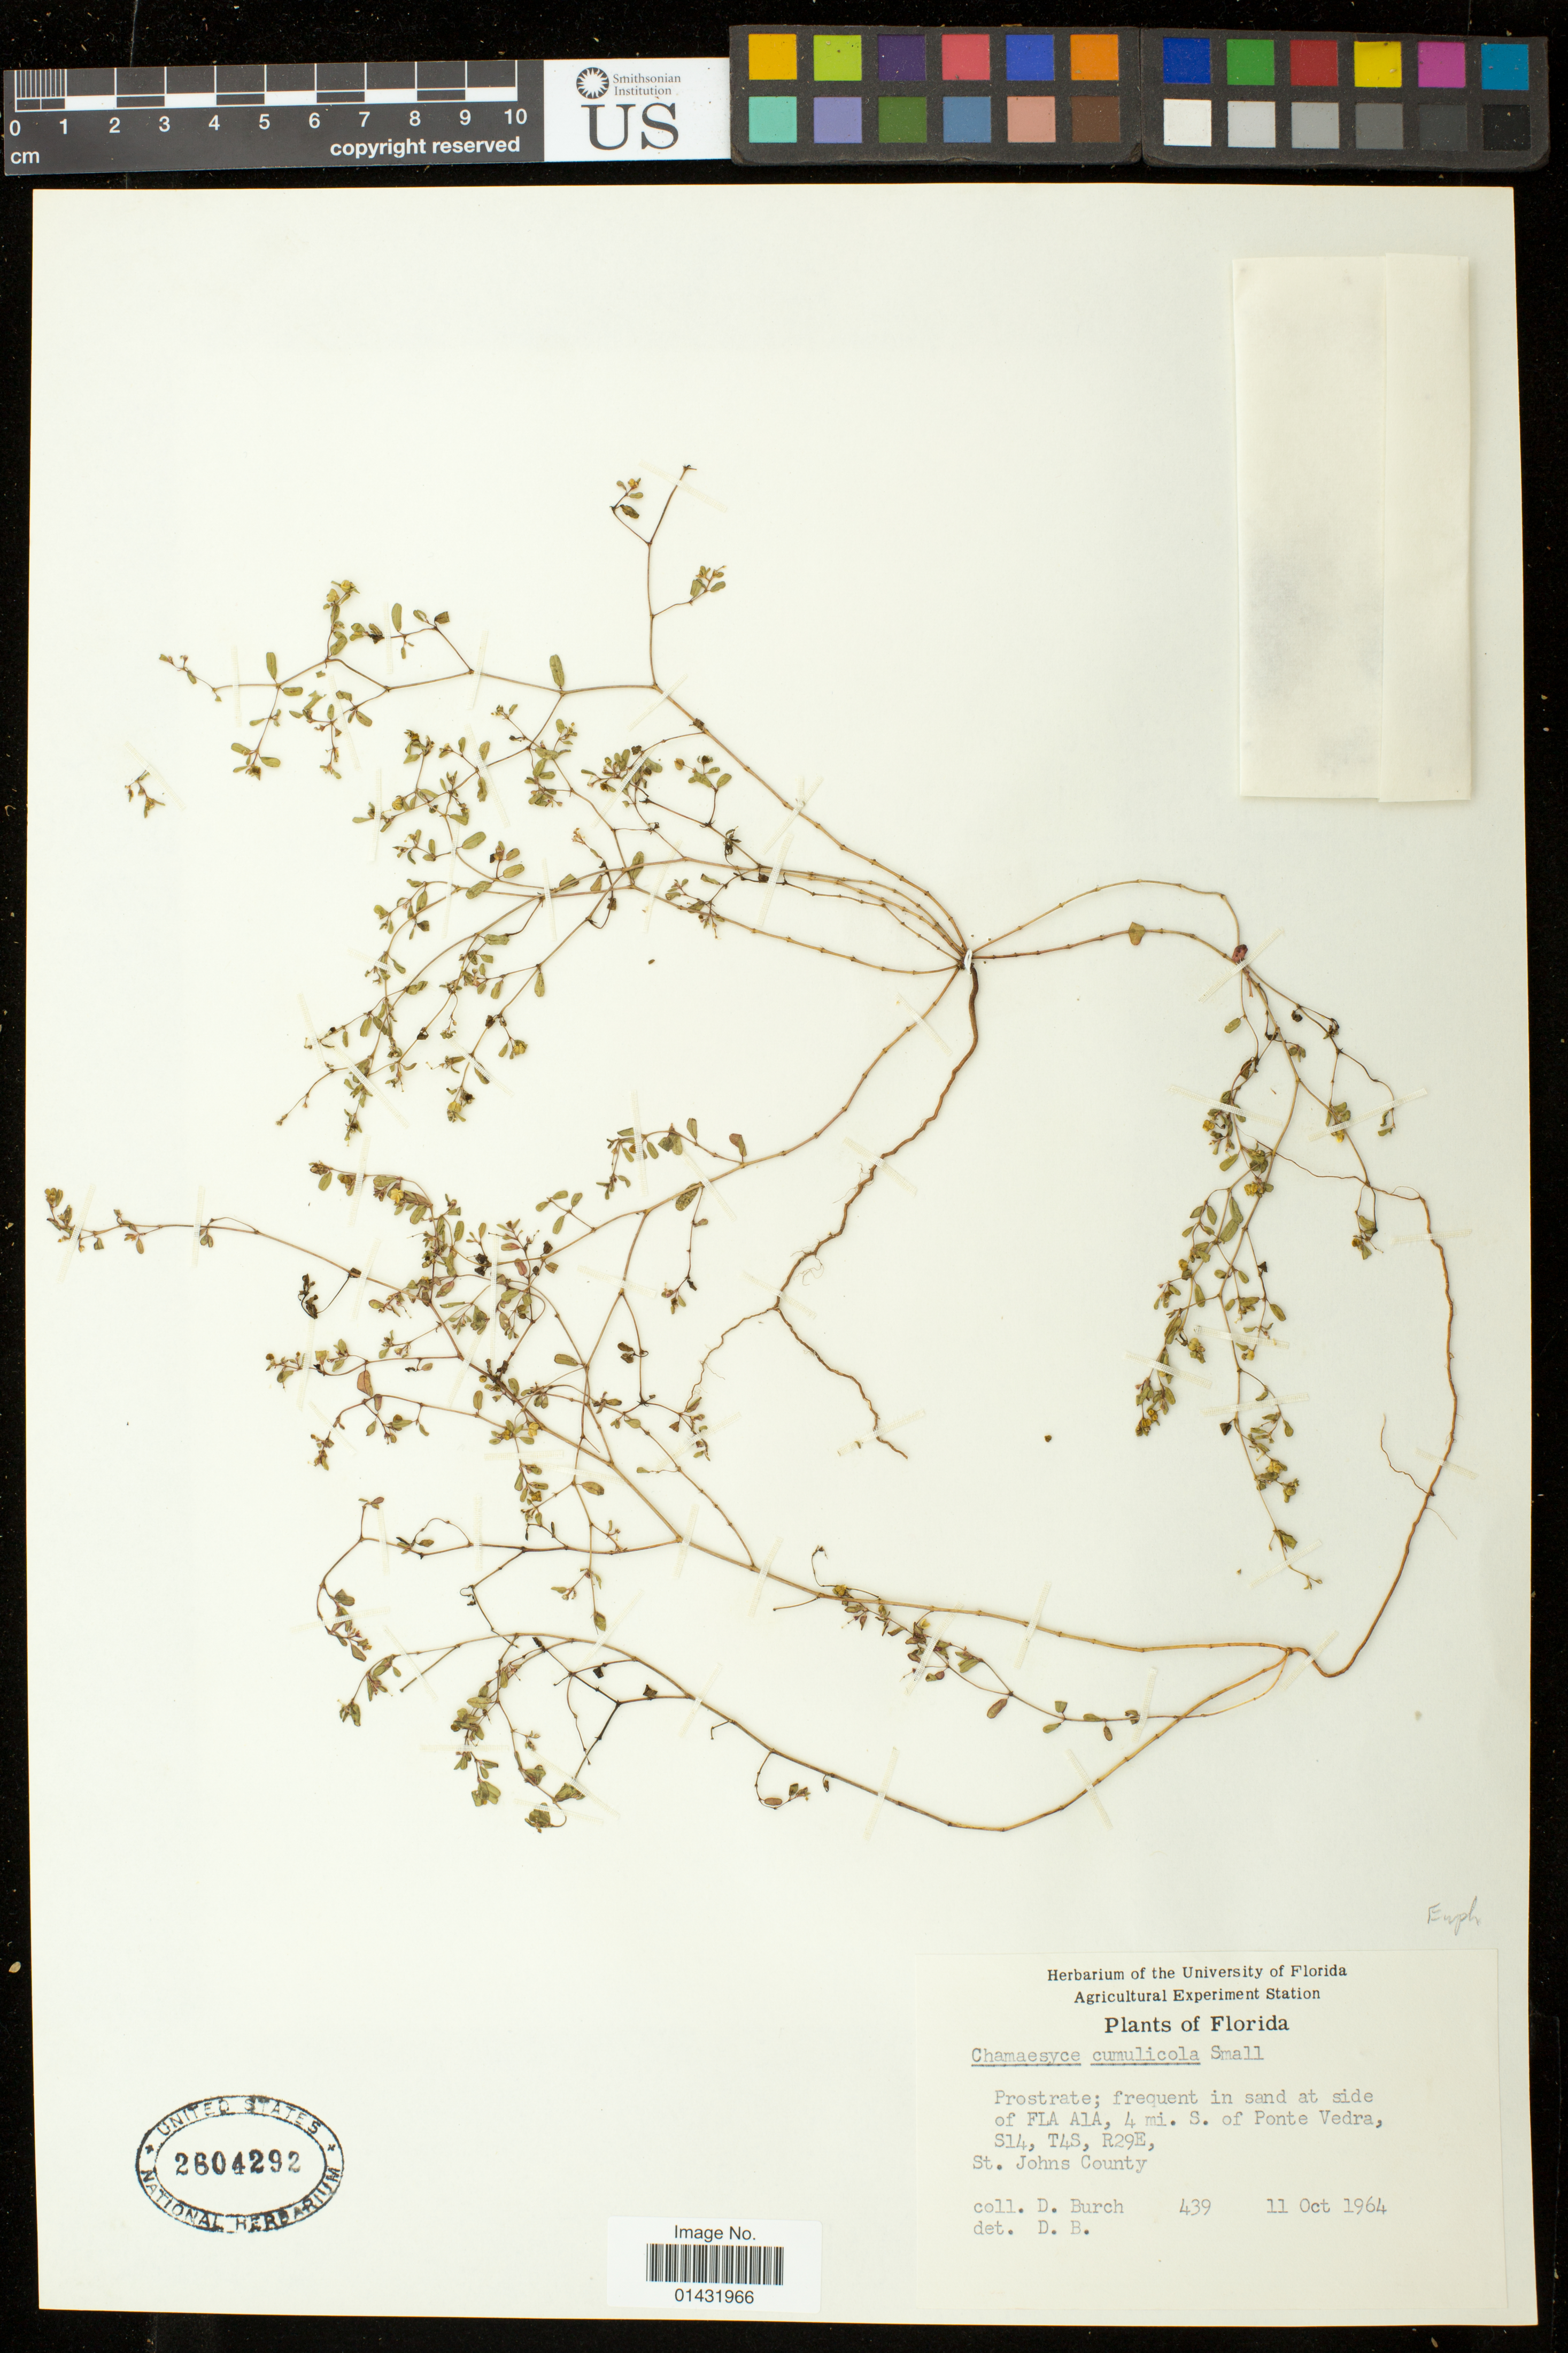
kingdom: Plantae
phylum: Tracheophyta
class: Magnoliopsida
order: Malpighiales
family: Euphorbiaceae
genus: Euphorbia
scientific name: Euphorbia cumulicola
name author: (Small) Oudejans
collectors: D. Burch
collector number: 439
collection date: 1964-10-11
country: United States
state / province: Florida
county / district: St. Johns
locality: Side of FLA A1A, 4 mi. S. of Ponte Vedra, S14, T4S, R29E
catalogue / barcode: US 2604292